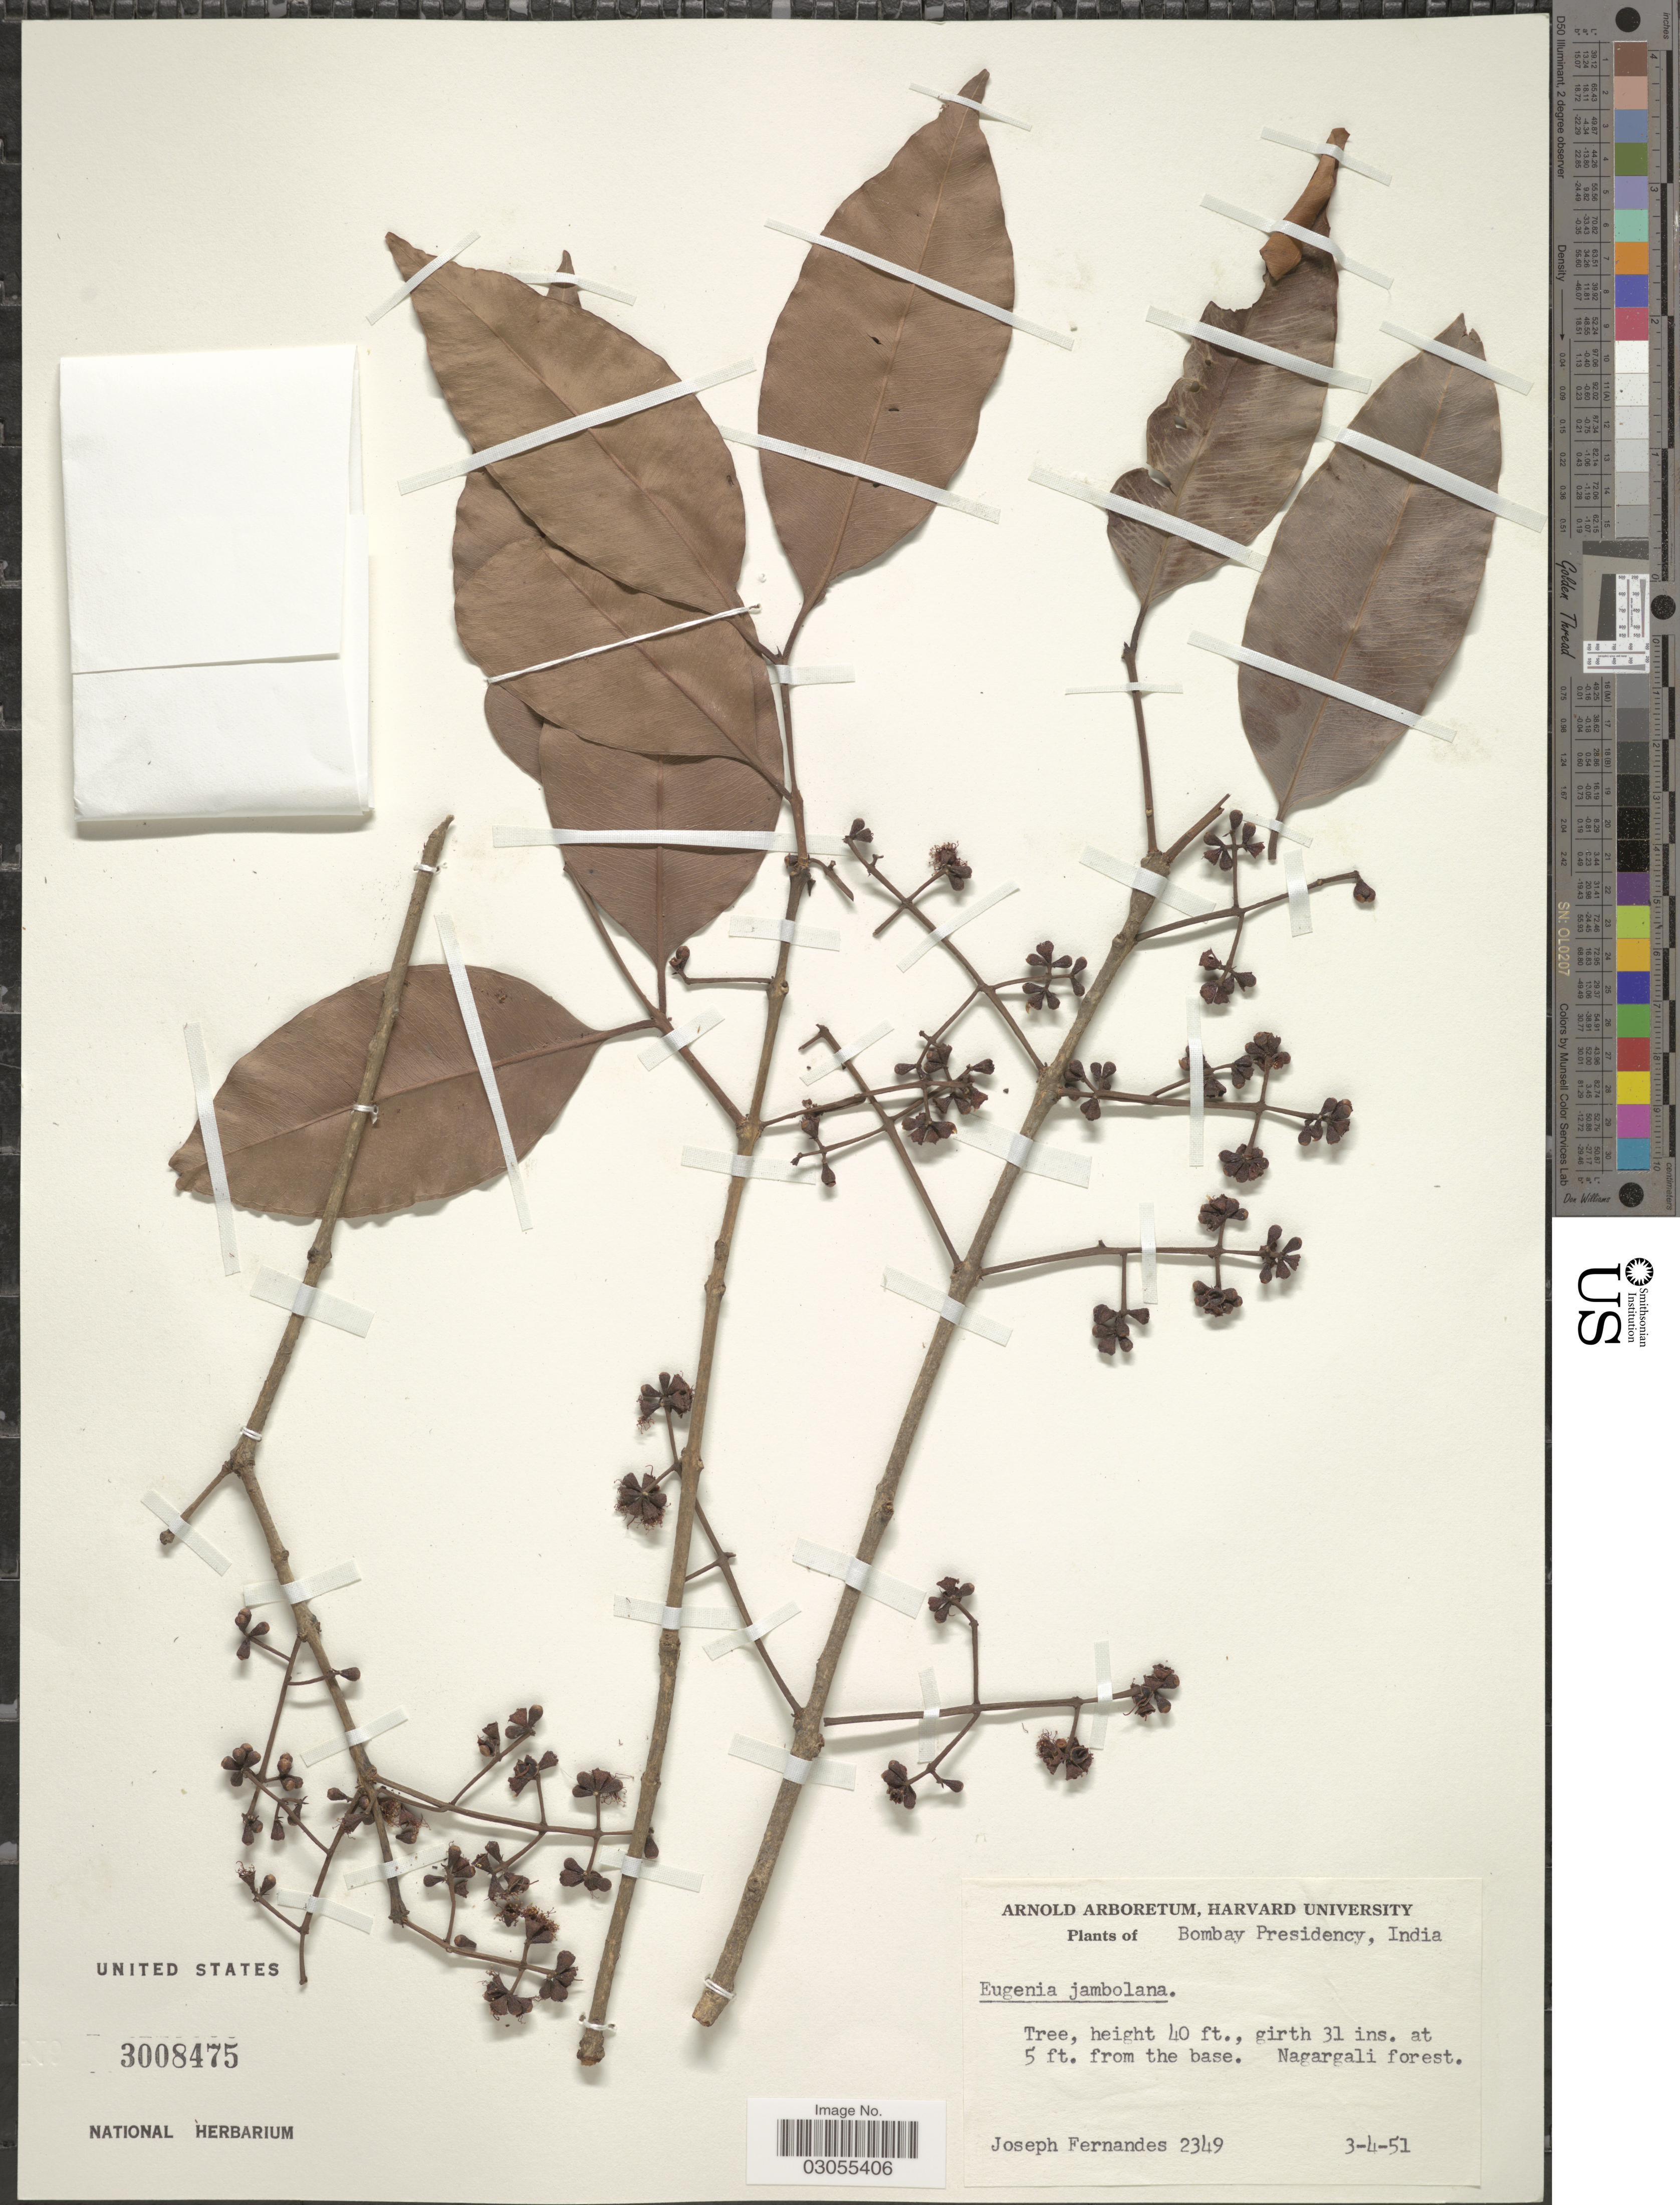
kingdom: Plantae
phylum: Tracheophyta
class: Magnoliopsida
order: Myrtales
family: Myrtaceae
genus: Syzygium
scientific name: Syzygium cumini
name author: (L.) Skeels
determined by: Strong, Mark T., (BOT), Smithsonian Institution - National Museum of Natural History (UNITED STATES)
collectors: J. Fernandes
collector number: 2349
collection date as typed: Transcribed d/m/y: 3/4/51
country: India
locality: Bombay Presidency. Nagargali forest.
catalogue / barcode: US 3008475